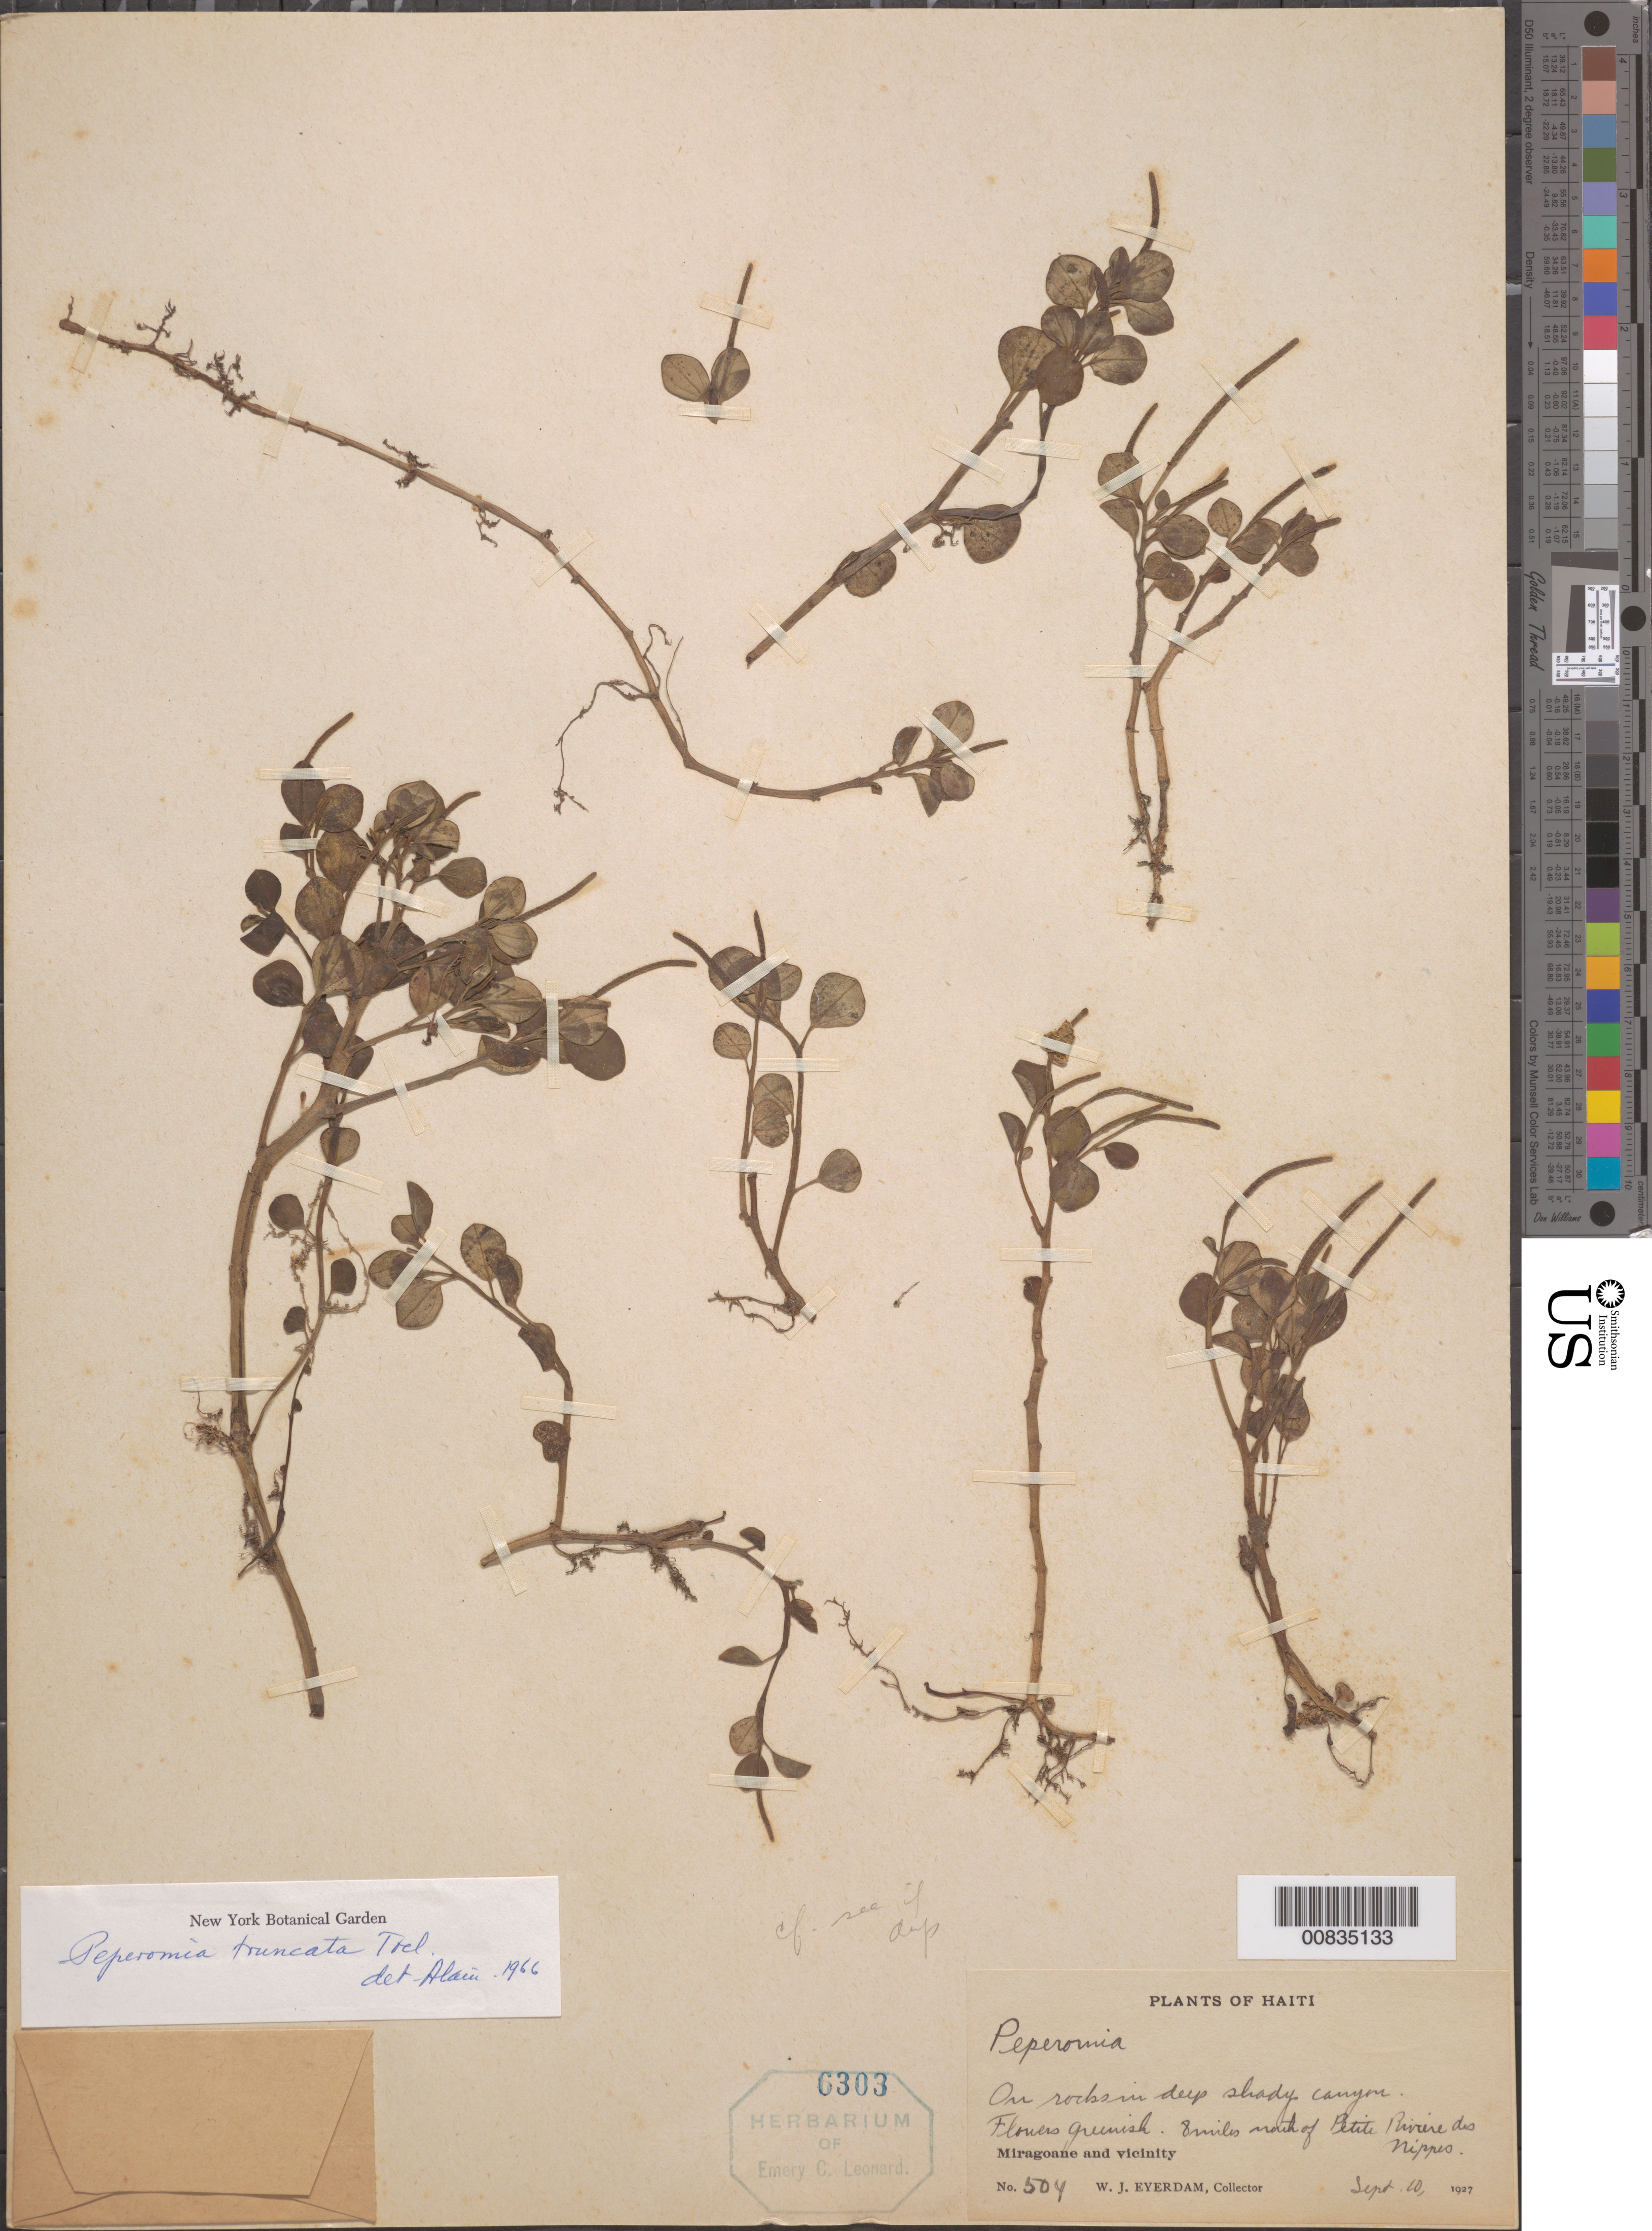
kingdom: Plantae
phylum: Tracheophyta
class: Magnoliopsida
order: Piperales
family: Piperaceae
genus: Peperomia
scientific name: Peperomia truncata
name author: Trel.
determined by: Liogier, Alain H.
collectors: W. J. Eyerdam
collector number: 504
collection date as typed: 10 Sep 1927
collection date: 1927-09-10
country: Haiti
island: Hispaniola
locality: Miragoane and vicinity. 8 miles north of Petite Rivière des Nippes.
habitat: On rocks in deep shaded canyon.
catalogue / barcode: US 6303